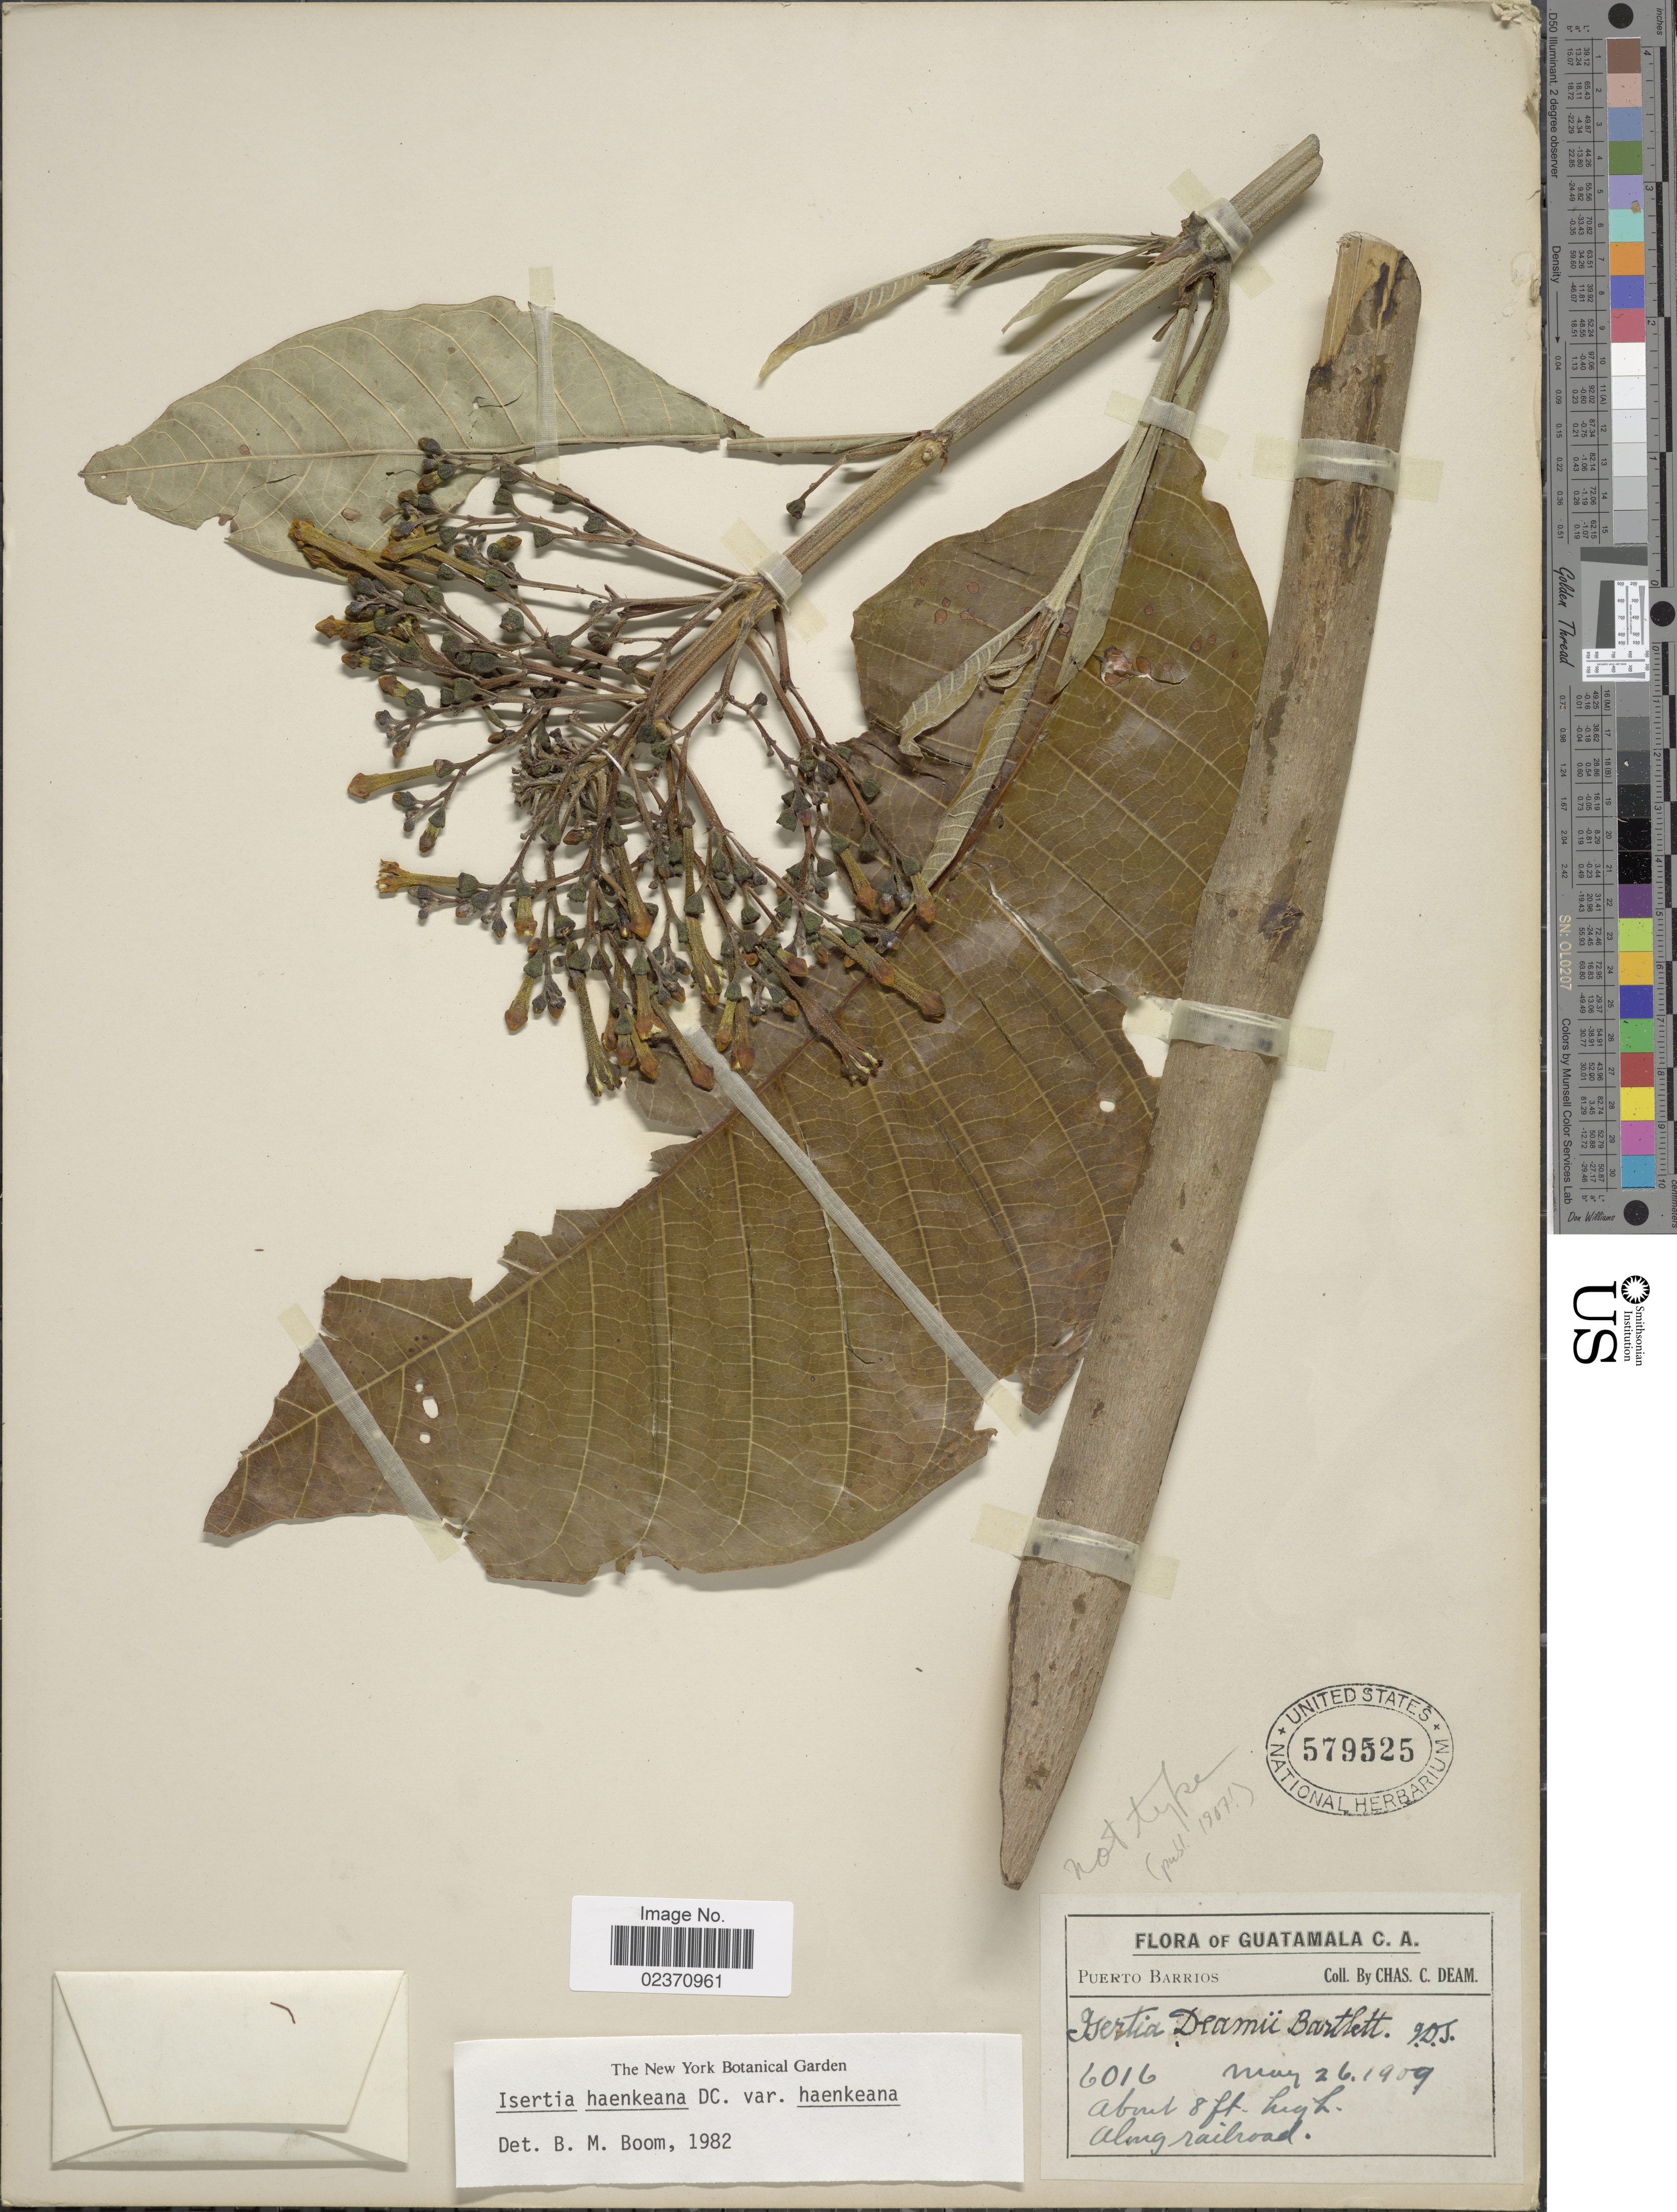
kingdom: Plantae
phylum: Tracheophyta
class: Magnoliopsida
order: Gentianales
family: Rubiaceae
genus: Isertia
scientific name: Isertia haenkeana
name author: DC.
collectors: C. C. Deam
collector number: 6016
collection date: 1909-05-26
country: Guatemala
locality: Puerto Barrios. Along railroad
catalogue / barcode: US 579525